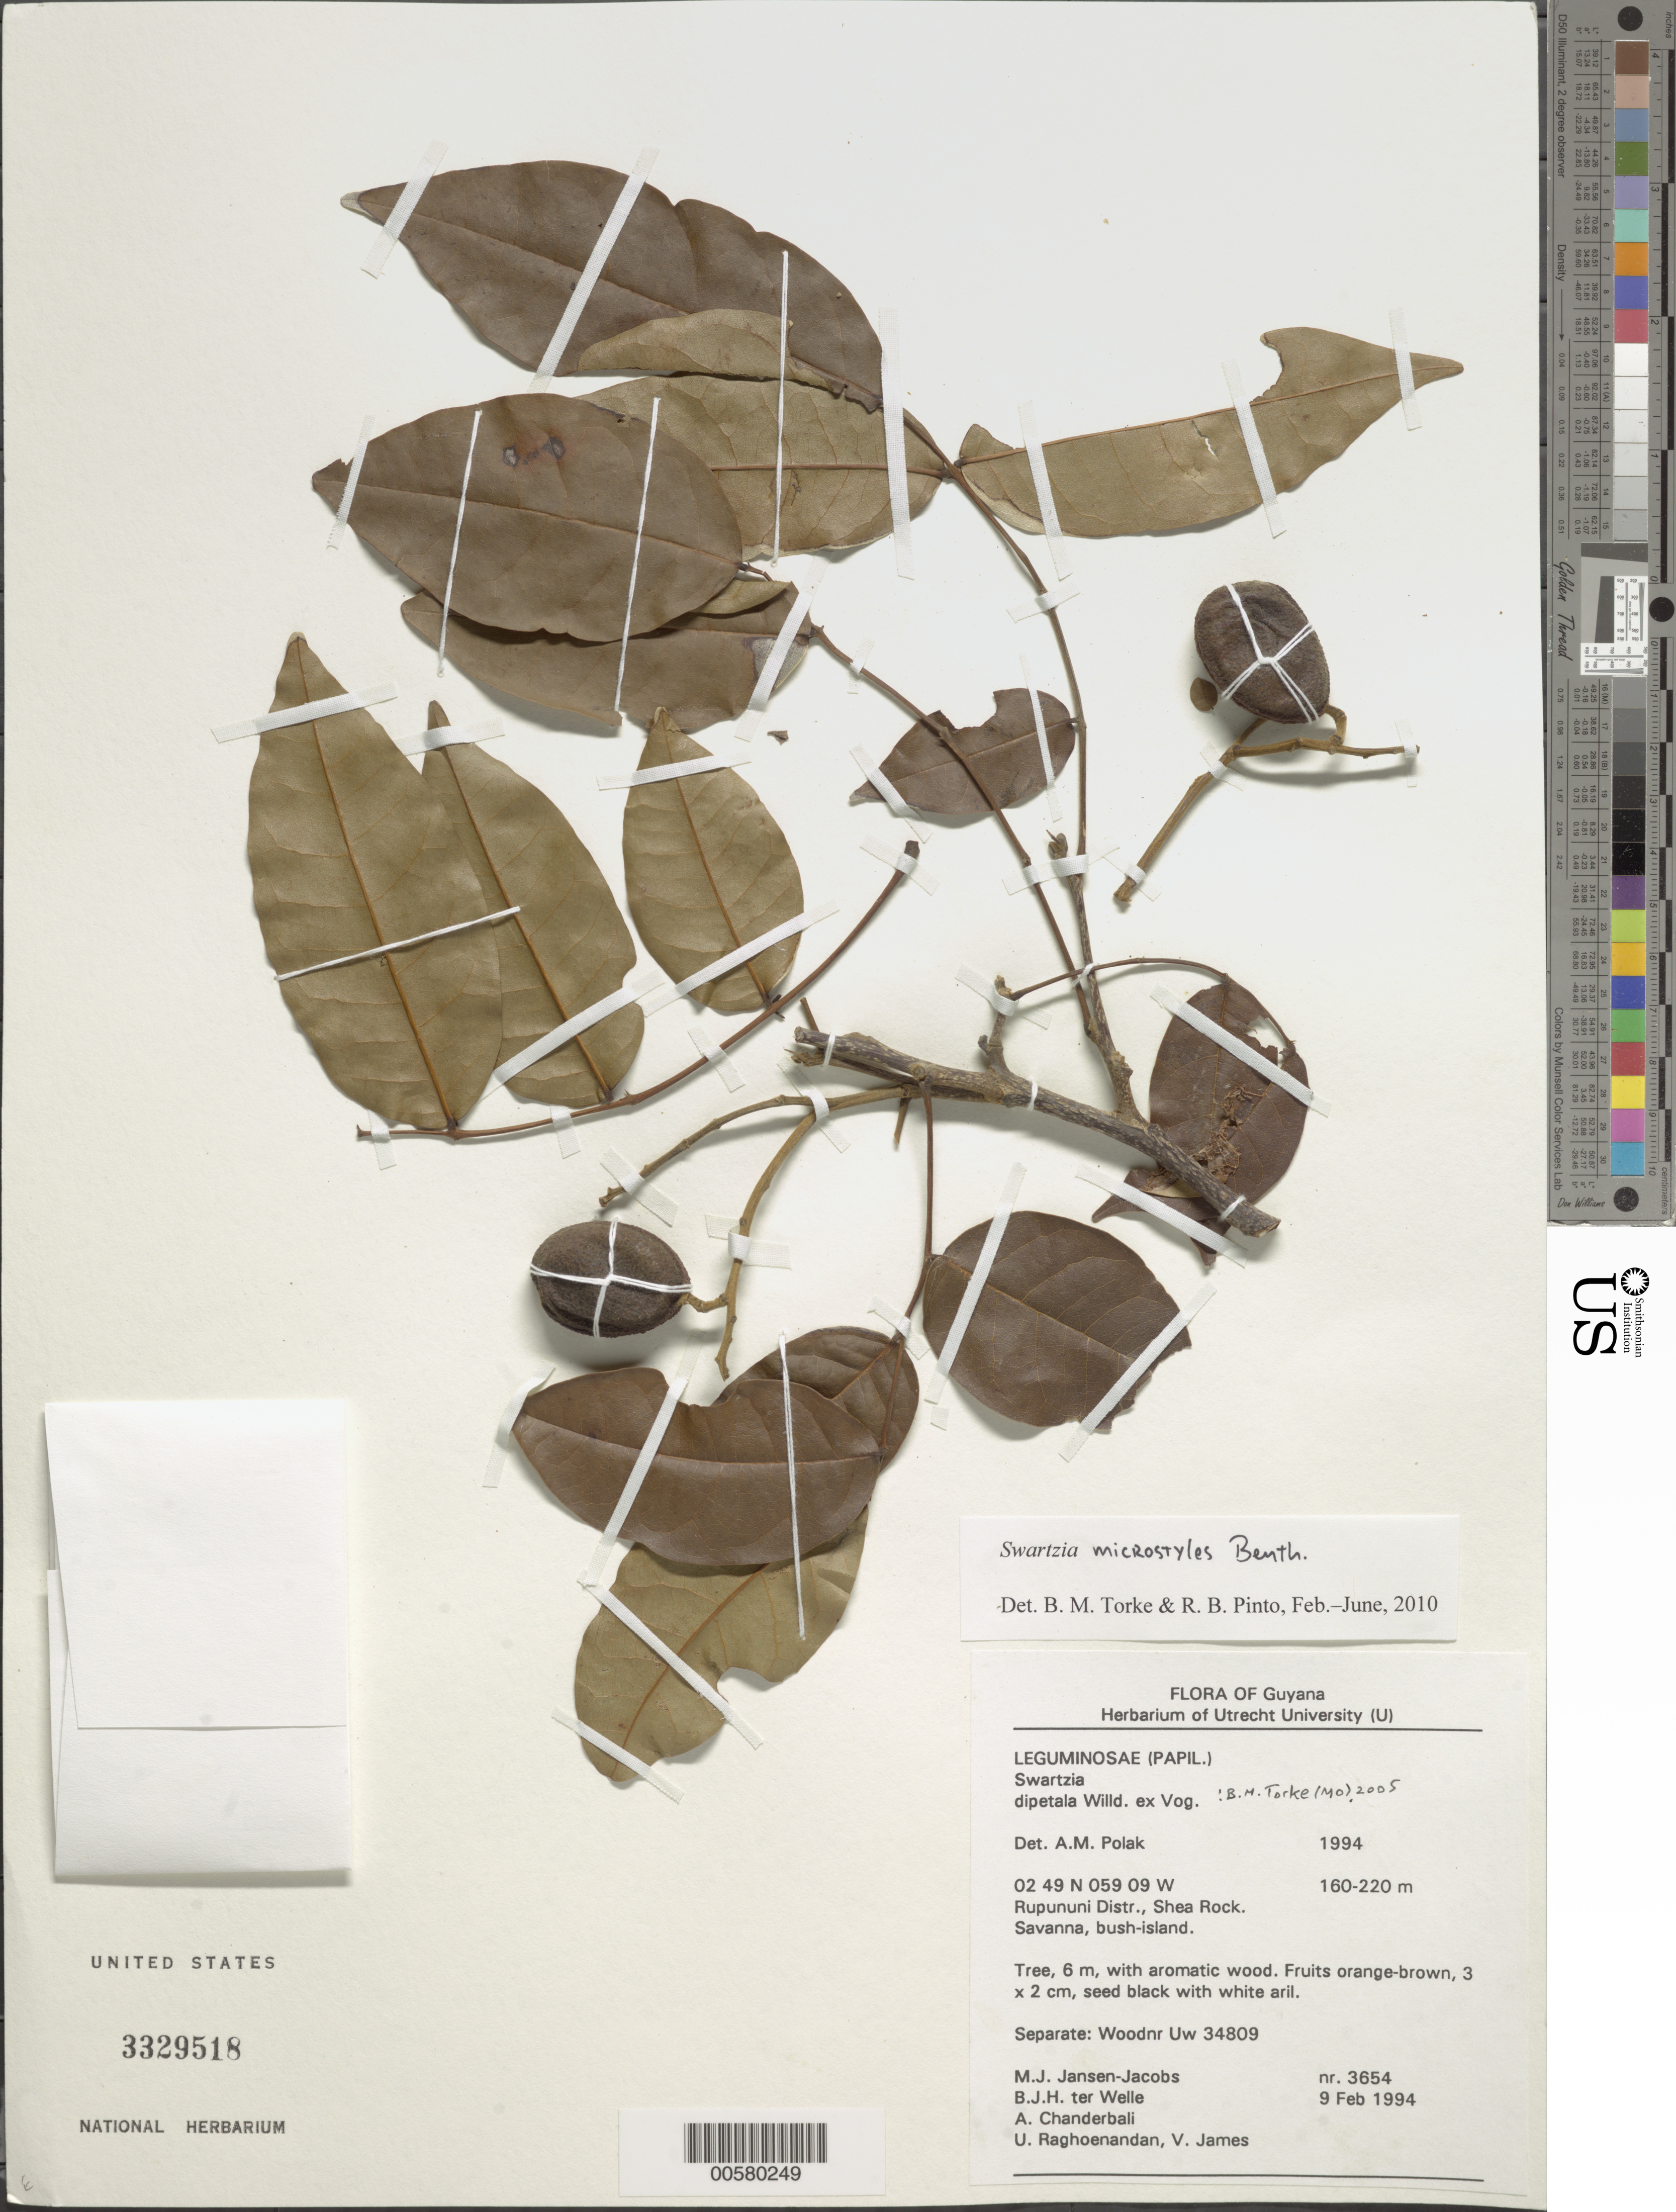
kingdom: Plantae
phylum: Tracheophyta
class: Magnoliopsida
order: Fabales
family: Fabaceae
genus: Swartzia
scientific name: Swartzia dipetala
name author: Willd. ex Vogel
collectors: M. J. Jansen-Jacobs, B. Welle, A. S. Chanderbali, U. Raghoenandan & V. James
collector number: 3654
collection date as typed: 09 Feb 1994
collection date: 1994-02-09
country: Guyana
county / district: Rupununi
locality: Shea Rock.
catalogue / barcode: US 3329518